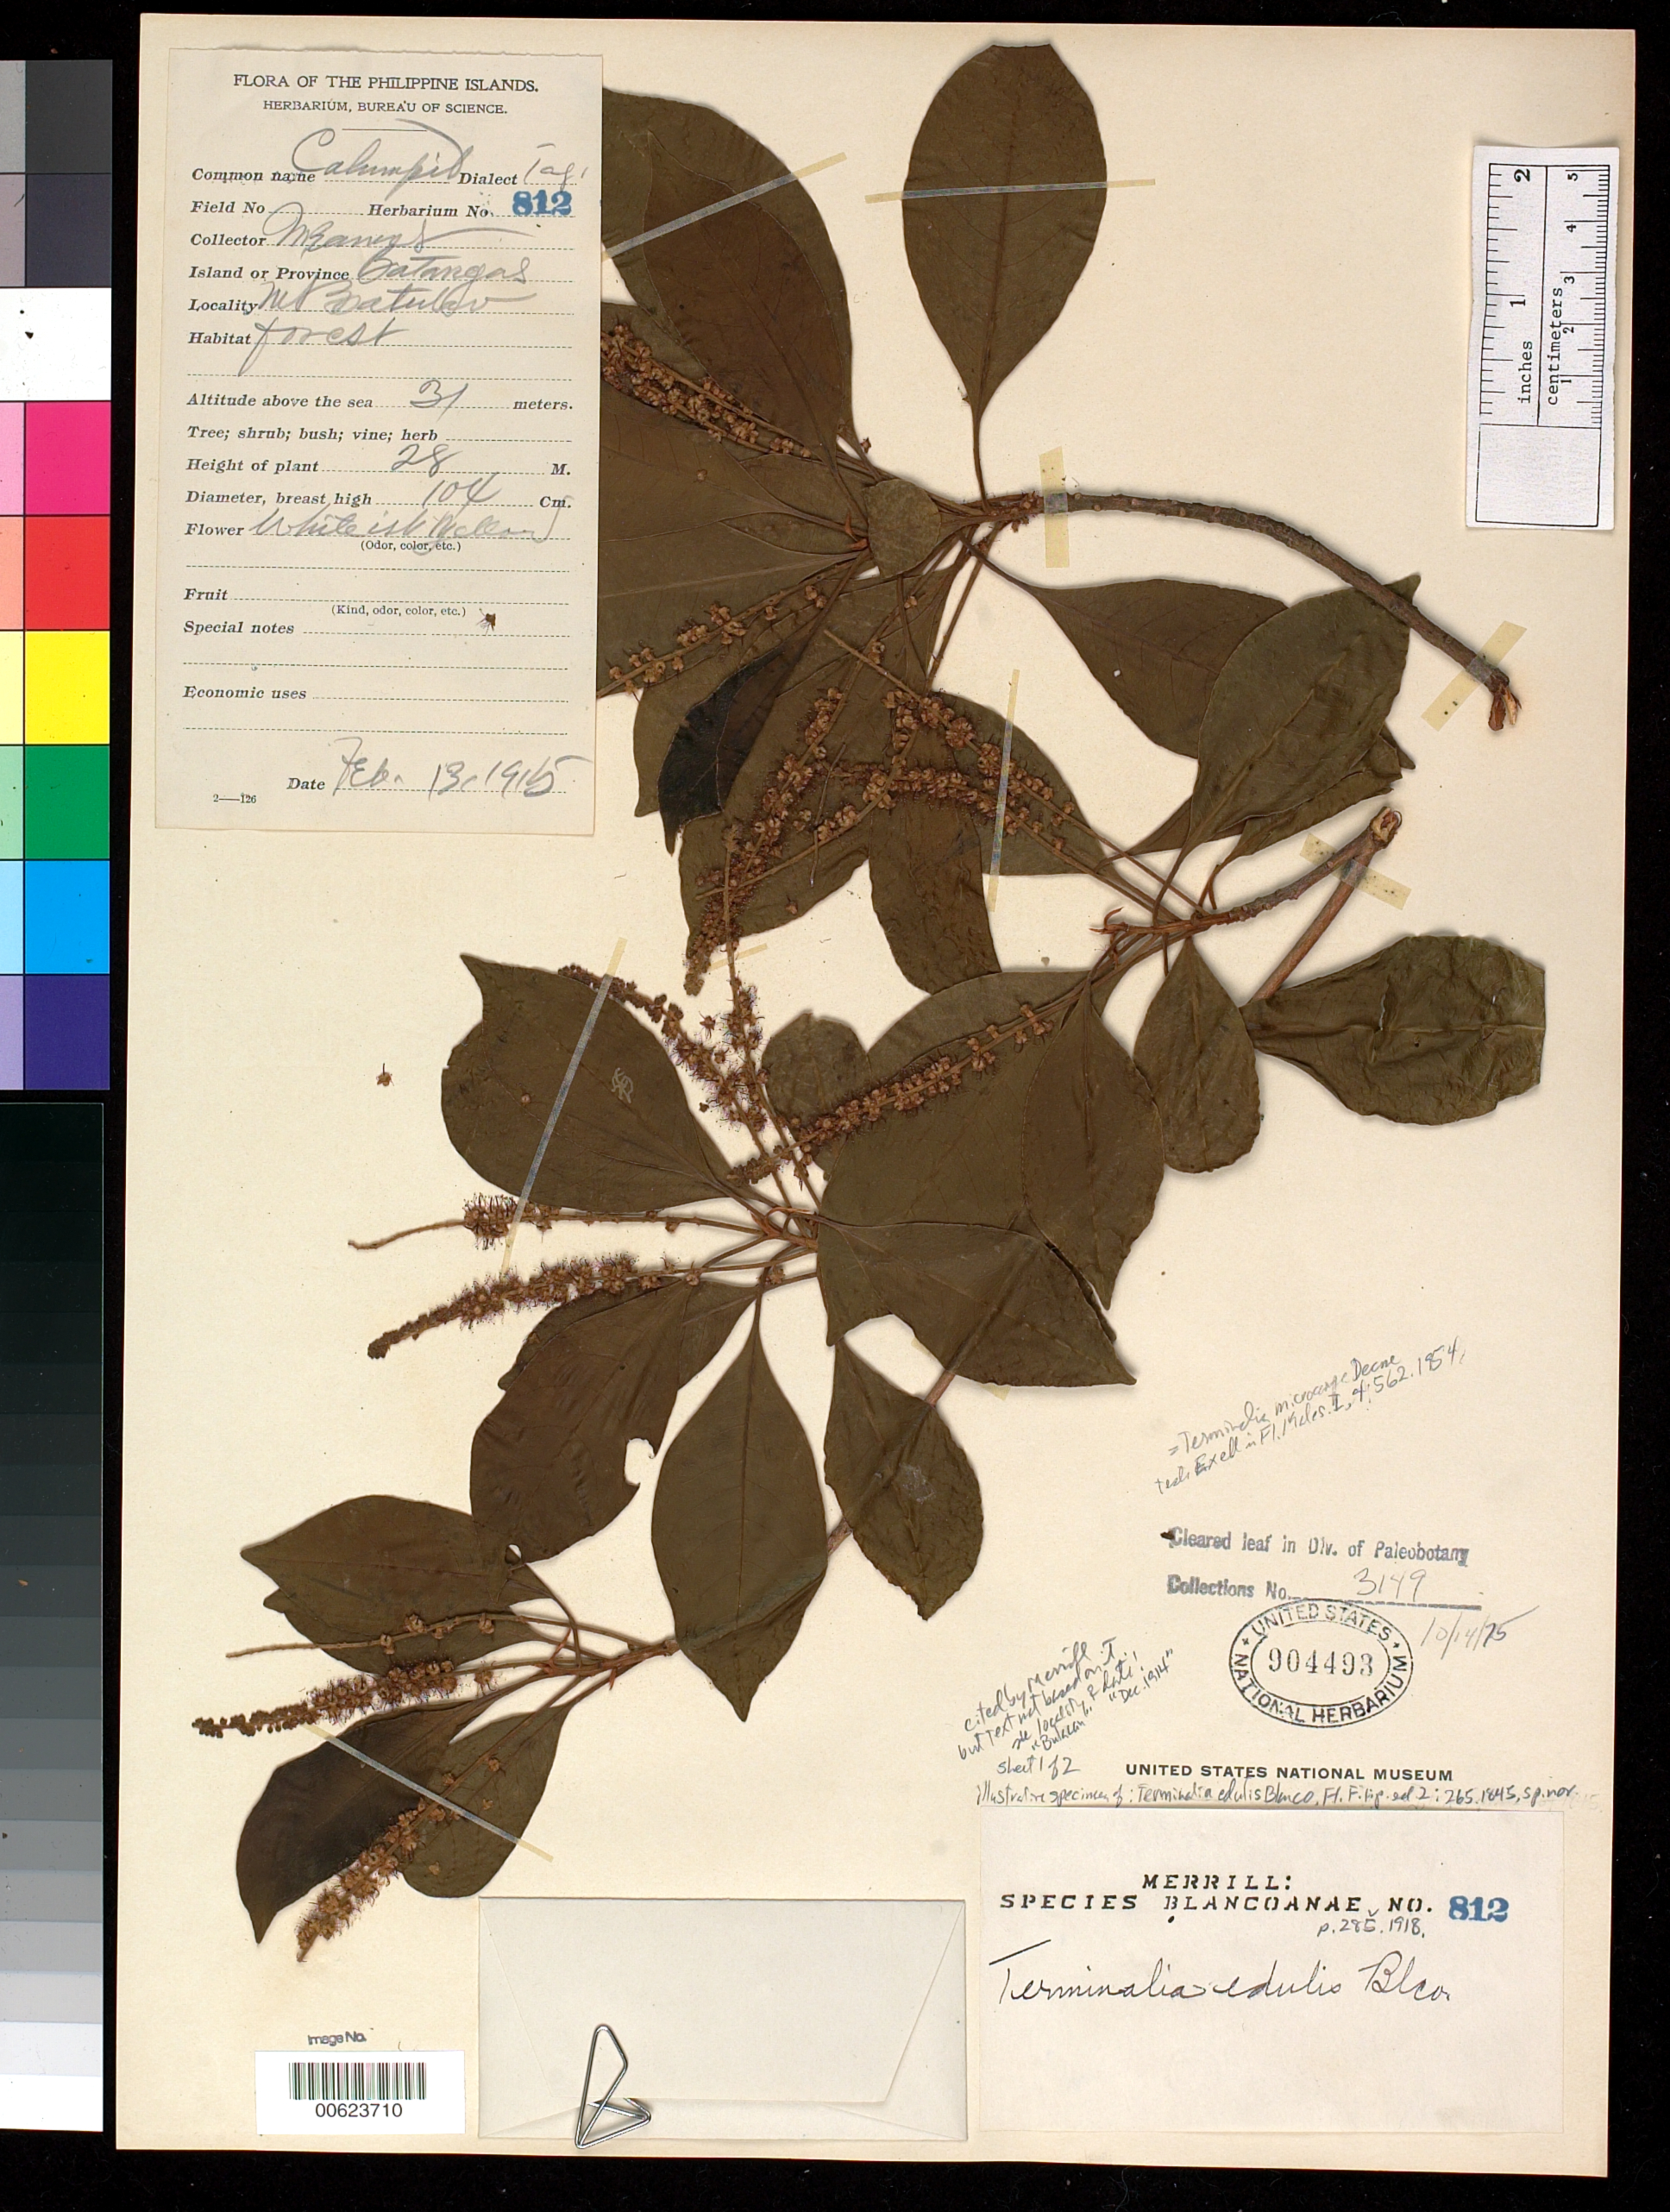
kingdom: Plantae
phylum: Tracheophyta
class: Magnoliopsida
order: Myrtales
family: Combretaceae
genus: Terminalia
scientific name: Terminalia microcarpa subsp. microcarpa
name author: Decne.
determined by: (US) Smithsonian Institution - National Museum of Natural History - Department of Botany (UNITED STATES)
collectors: E. A. Mearns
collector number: Sp. Blancoan. 0812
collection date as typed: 13 Feb 1915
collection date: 1915-02-13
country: Philippines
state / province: Calabarzon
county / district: Batangas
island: Luzon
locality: Mt. batulao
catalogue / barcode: US 904493